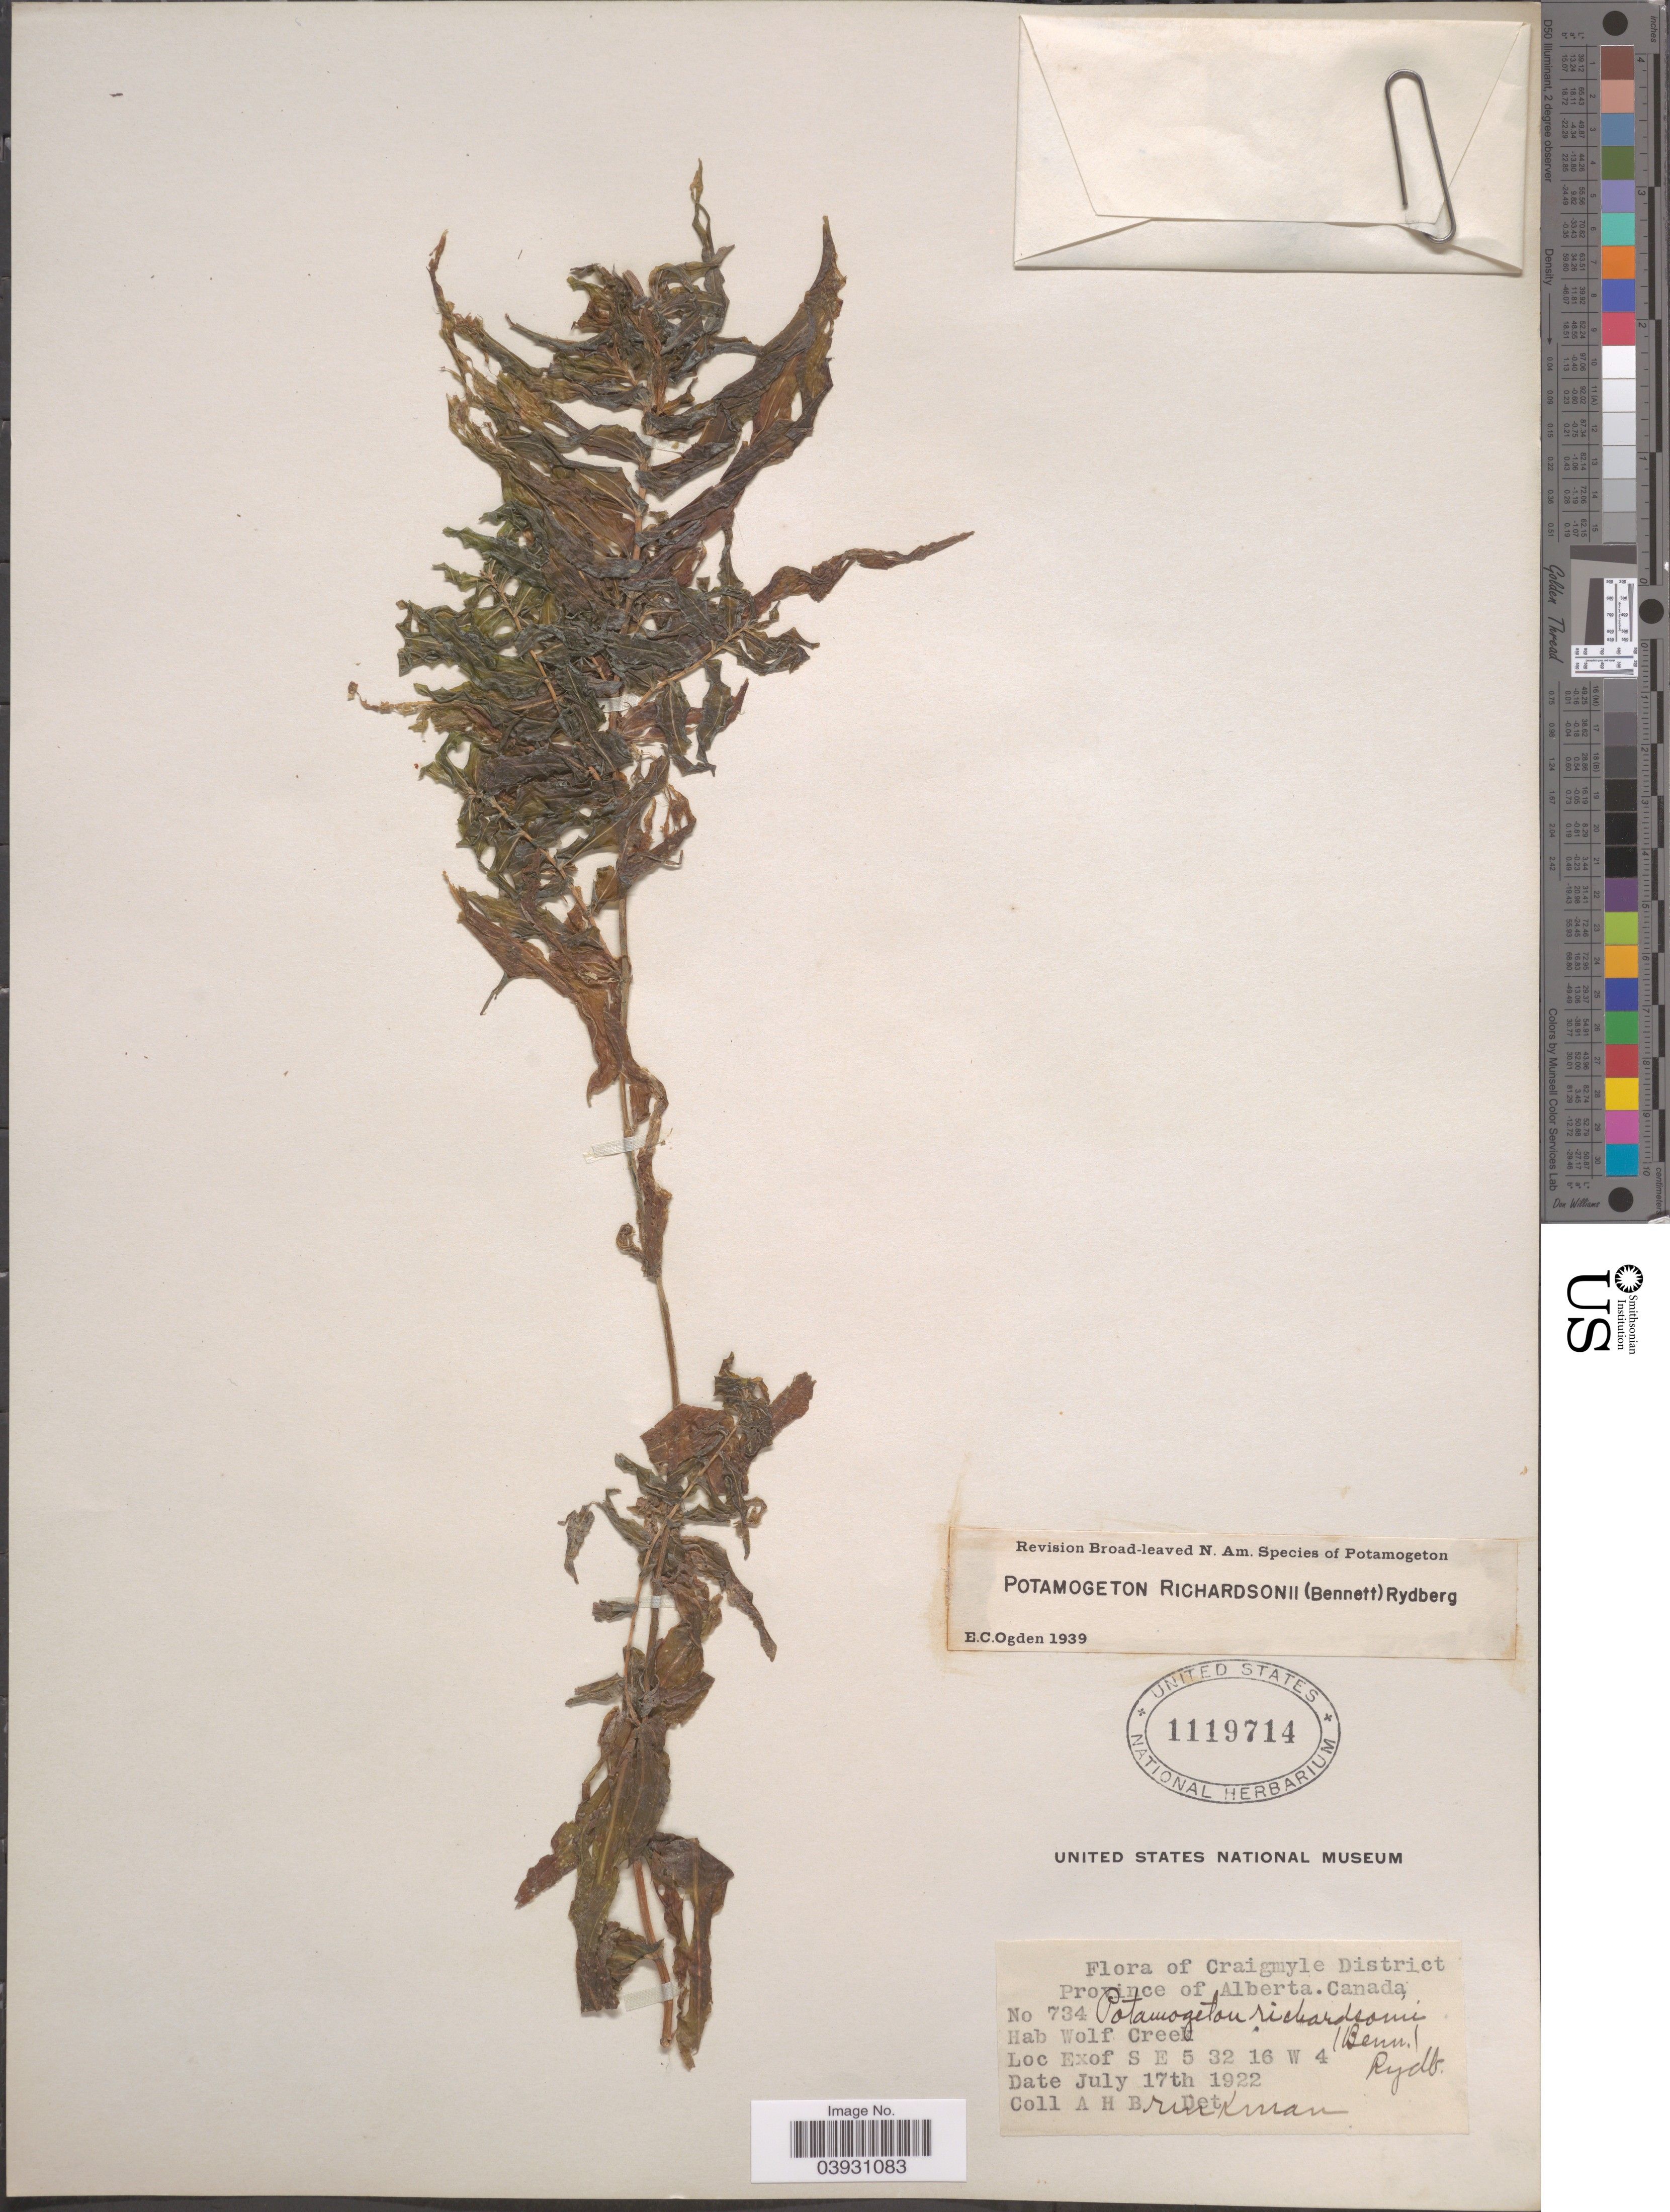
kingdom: Plantae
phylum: Tracheophyta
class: Liliopsida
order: Alismatales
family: Potamogetonaceae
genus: Potamogeton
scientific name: Potamogeton richardsonii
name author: (A.W. Benn.) Rydb.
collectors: A. Brinkman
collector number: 734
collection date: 1922-07-17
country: Canada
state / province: Alberta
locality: Craigmyle District. Wolf Creek. Exof S E 5 32 16 W 4.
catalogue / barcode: US 1119714